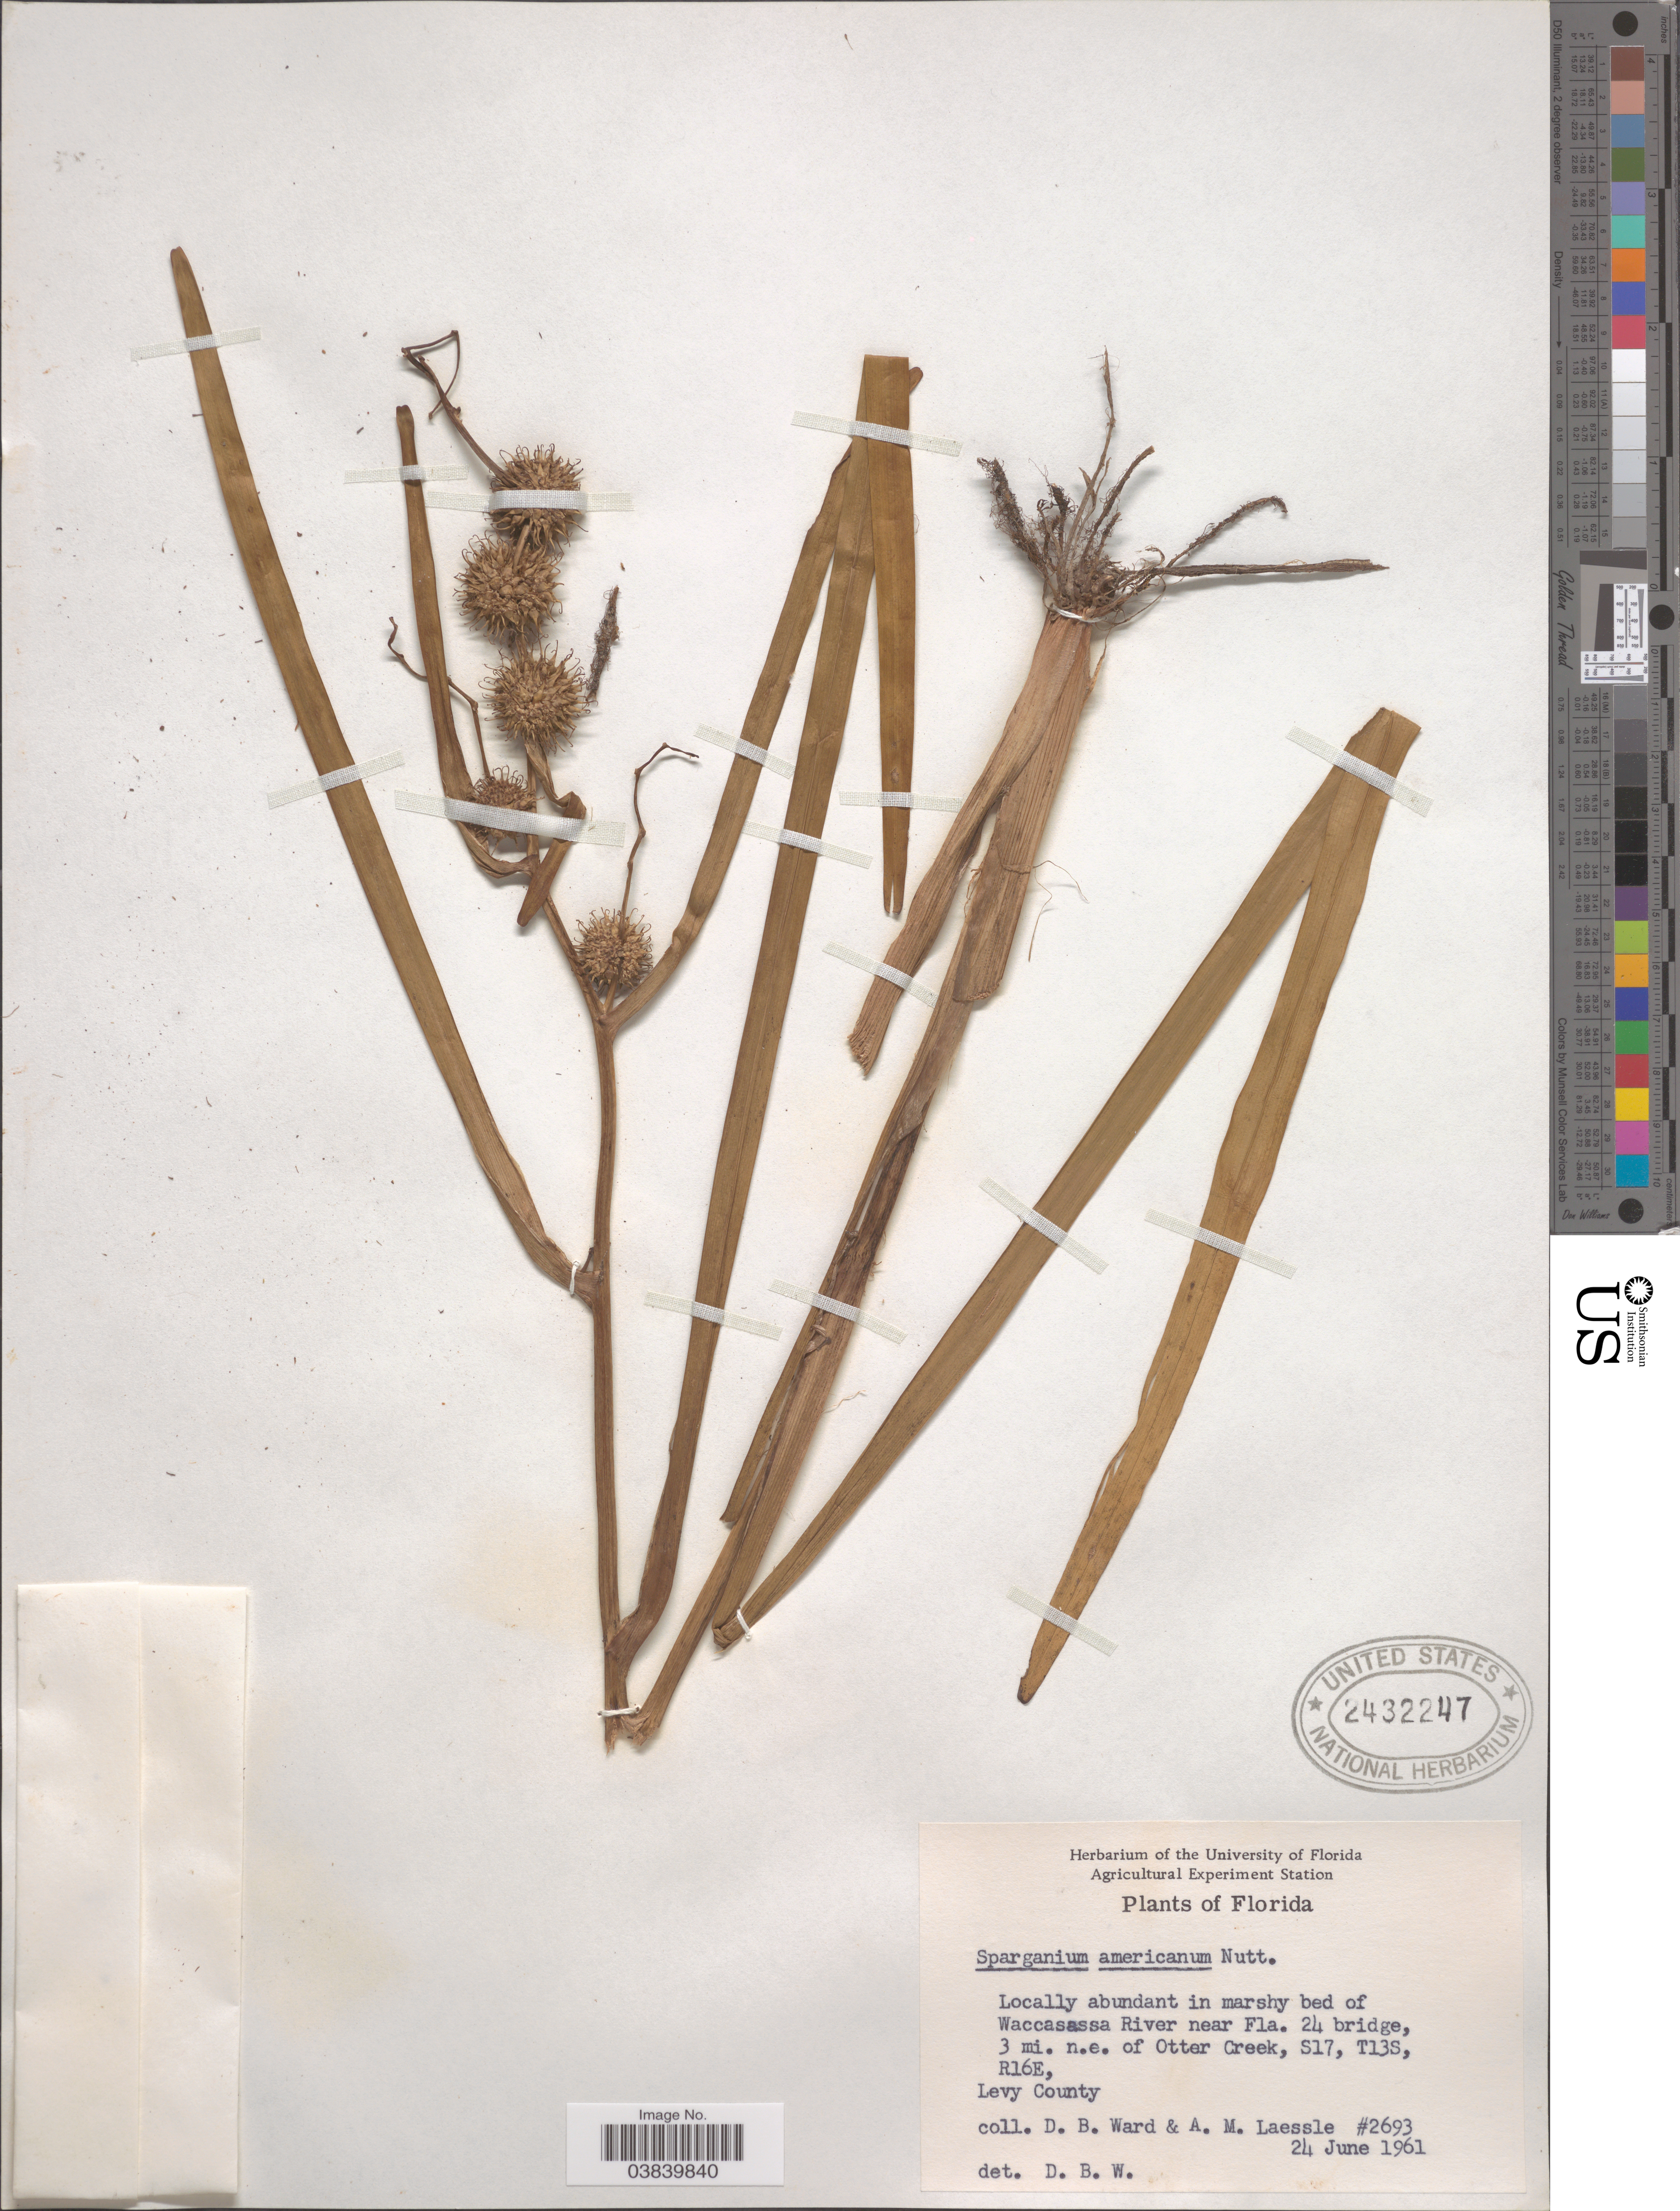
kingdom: Plantae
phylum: Tracheophyta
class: Liliopsida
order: Poales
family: Typhaceae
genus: Sparganium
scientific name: Sparganium americanum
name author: Nutt.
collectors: D. B. Ward & A. Laessle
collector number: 2693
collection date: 1961-06-24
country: United States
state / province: Florida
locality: Locally abundant in marshy bed of Waccasassa River near Fla. 24 bridge, 3 mi. n.e. of Otter Creek, S17, T13S, R16E. Levy County.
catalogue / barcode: US 2432247